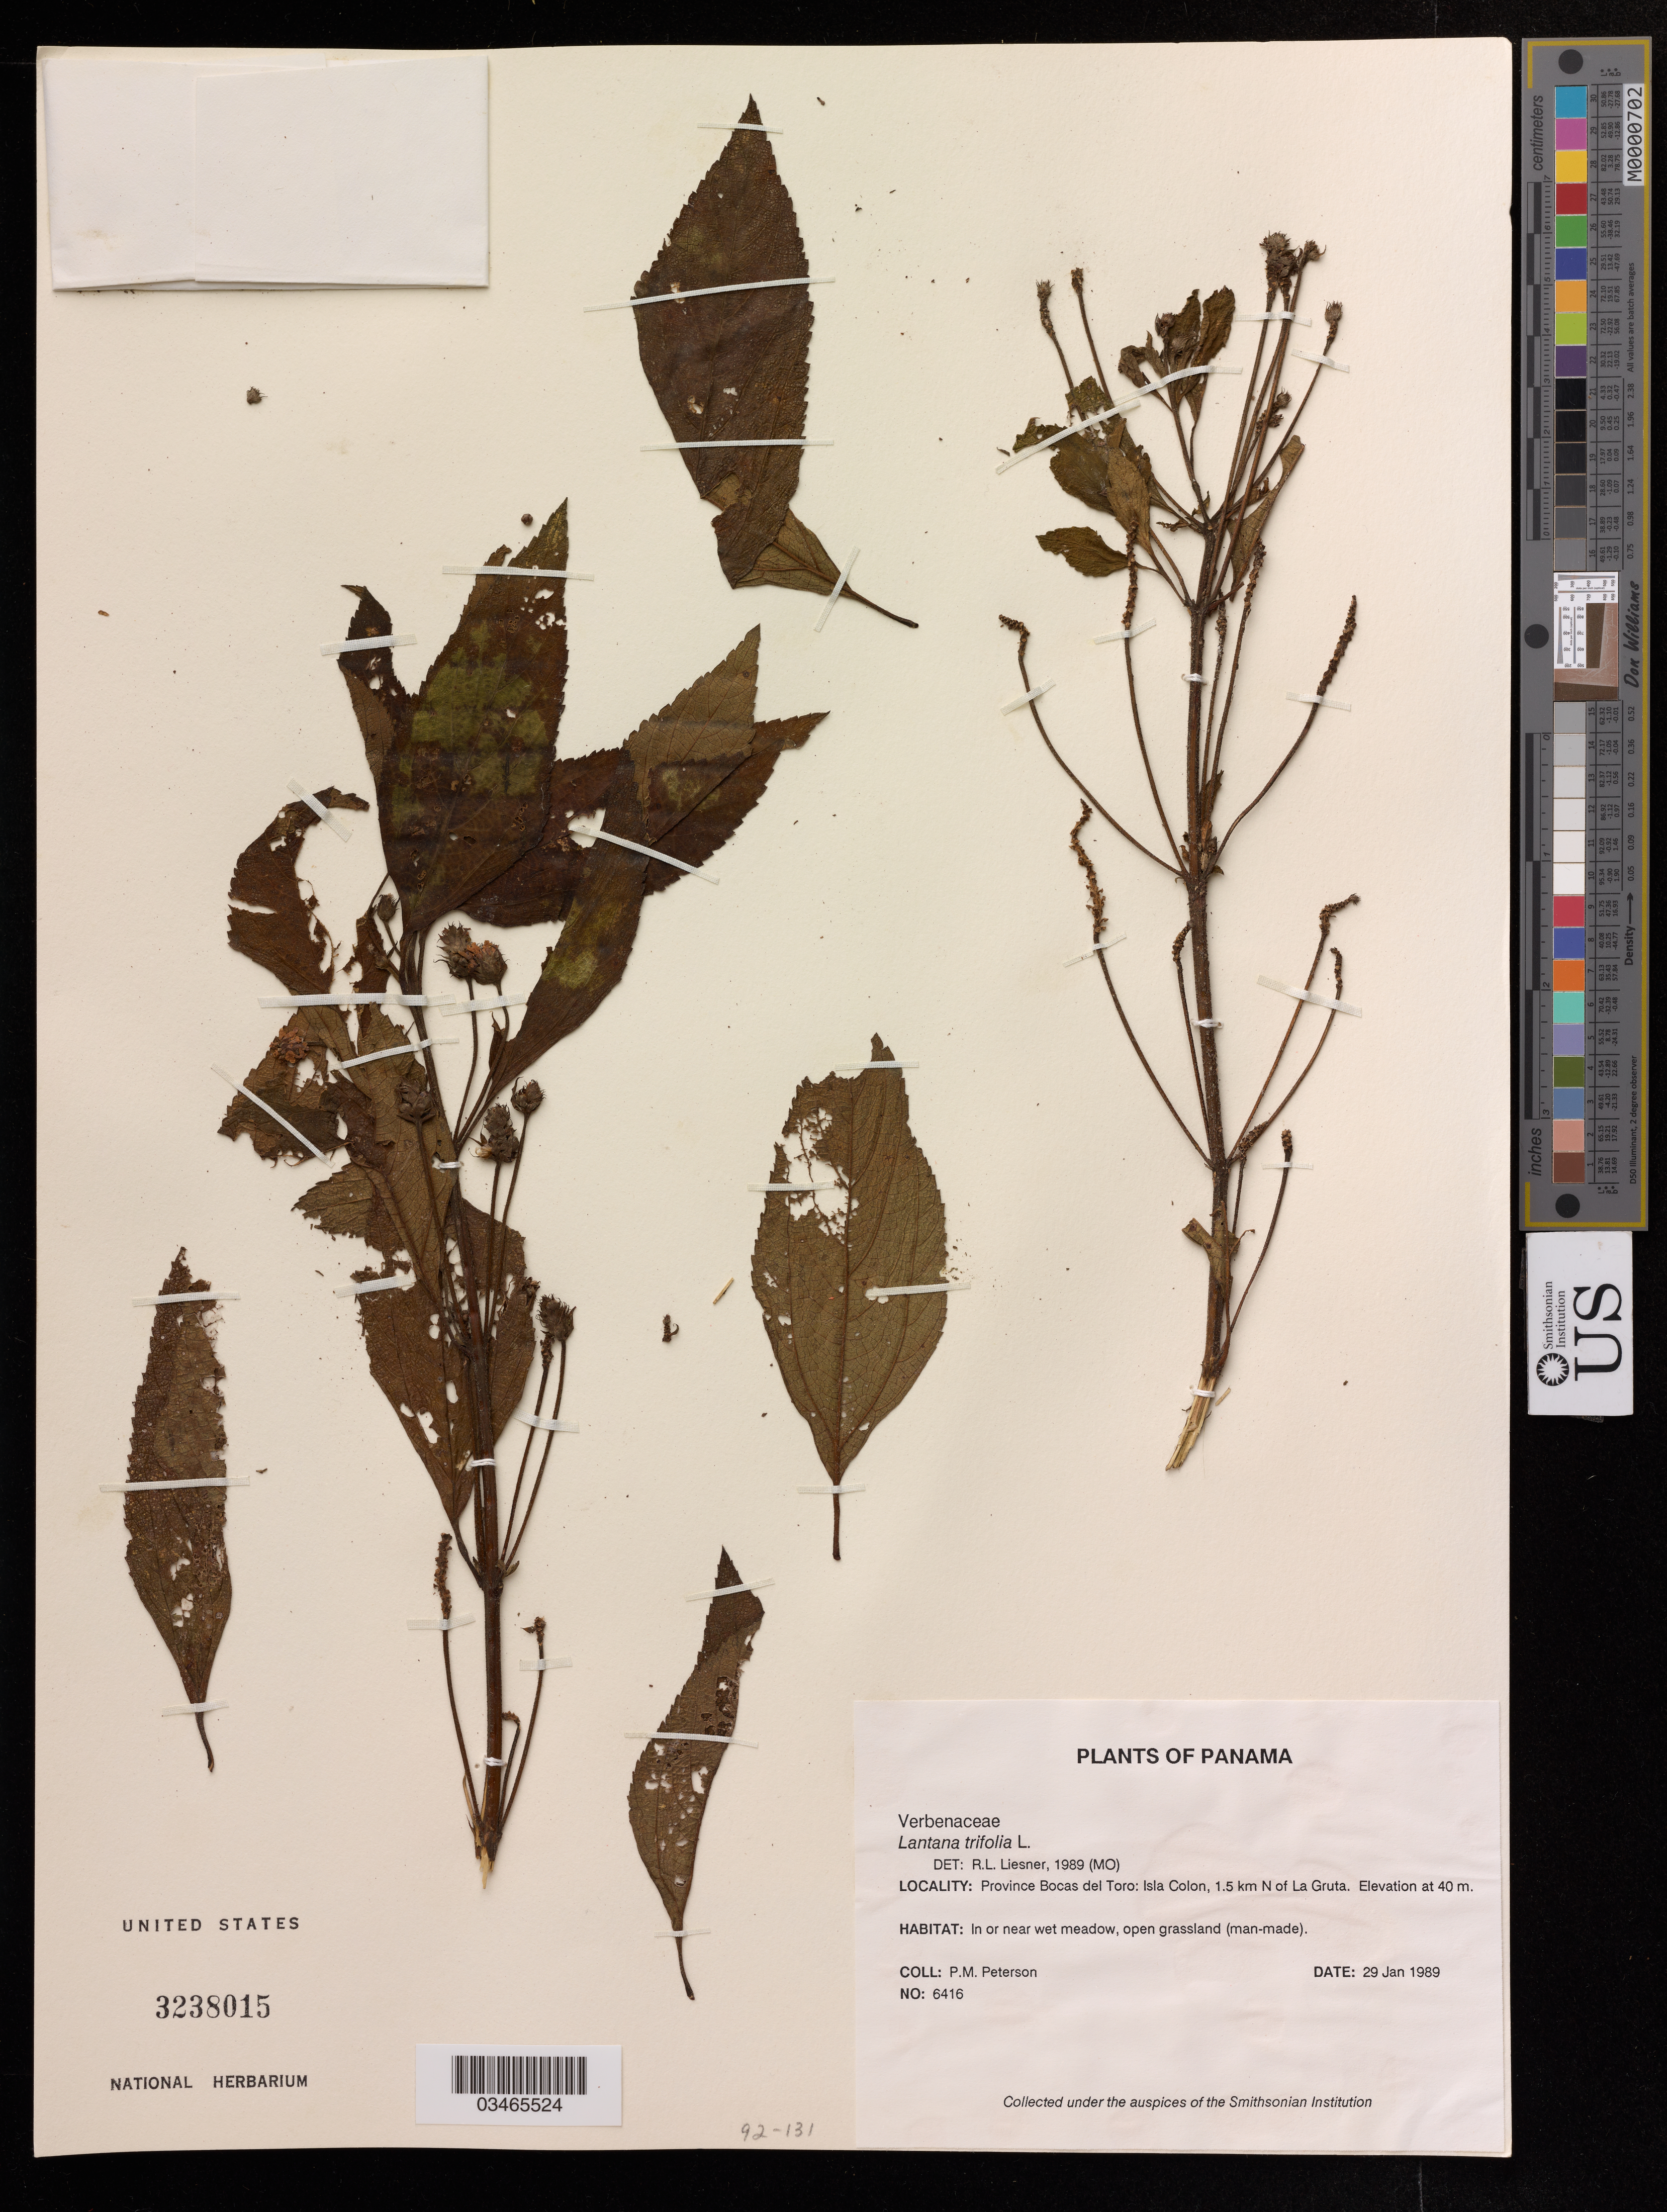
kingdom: Plantae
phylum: Tracheophyta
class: Magnoliopsida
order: Lamiales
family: Verbenaceae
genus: Lantana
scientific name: Lantana trifolia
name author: L.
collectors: P. M. Peterson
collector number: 6416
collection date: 1989-06-29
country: Panama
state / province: Panamá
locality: Province Bocas del Toro: Isla Colon, 1.5 km N of La Gruta.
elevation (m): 40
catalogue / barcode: US 3238015